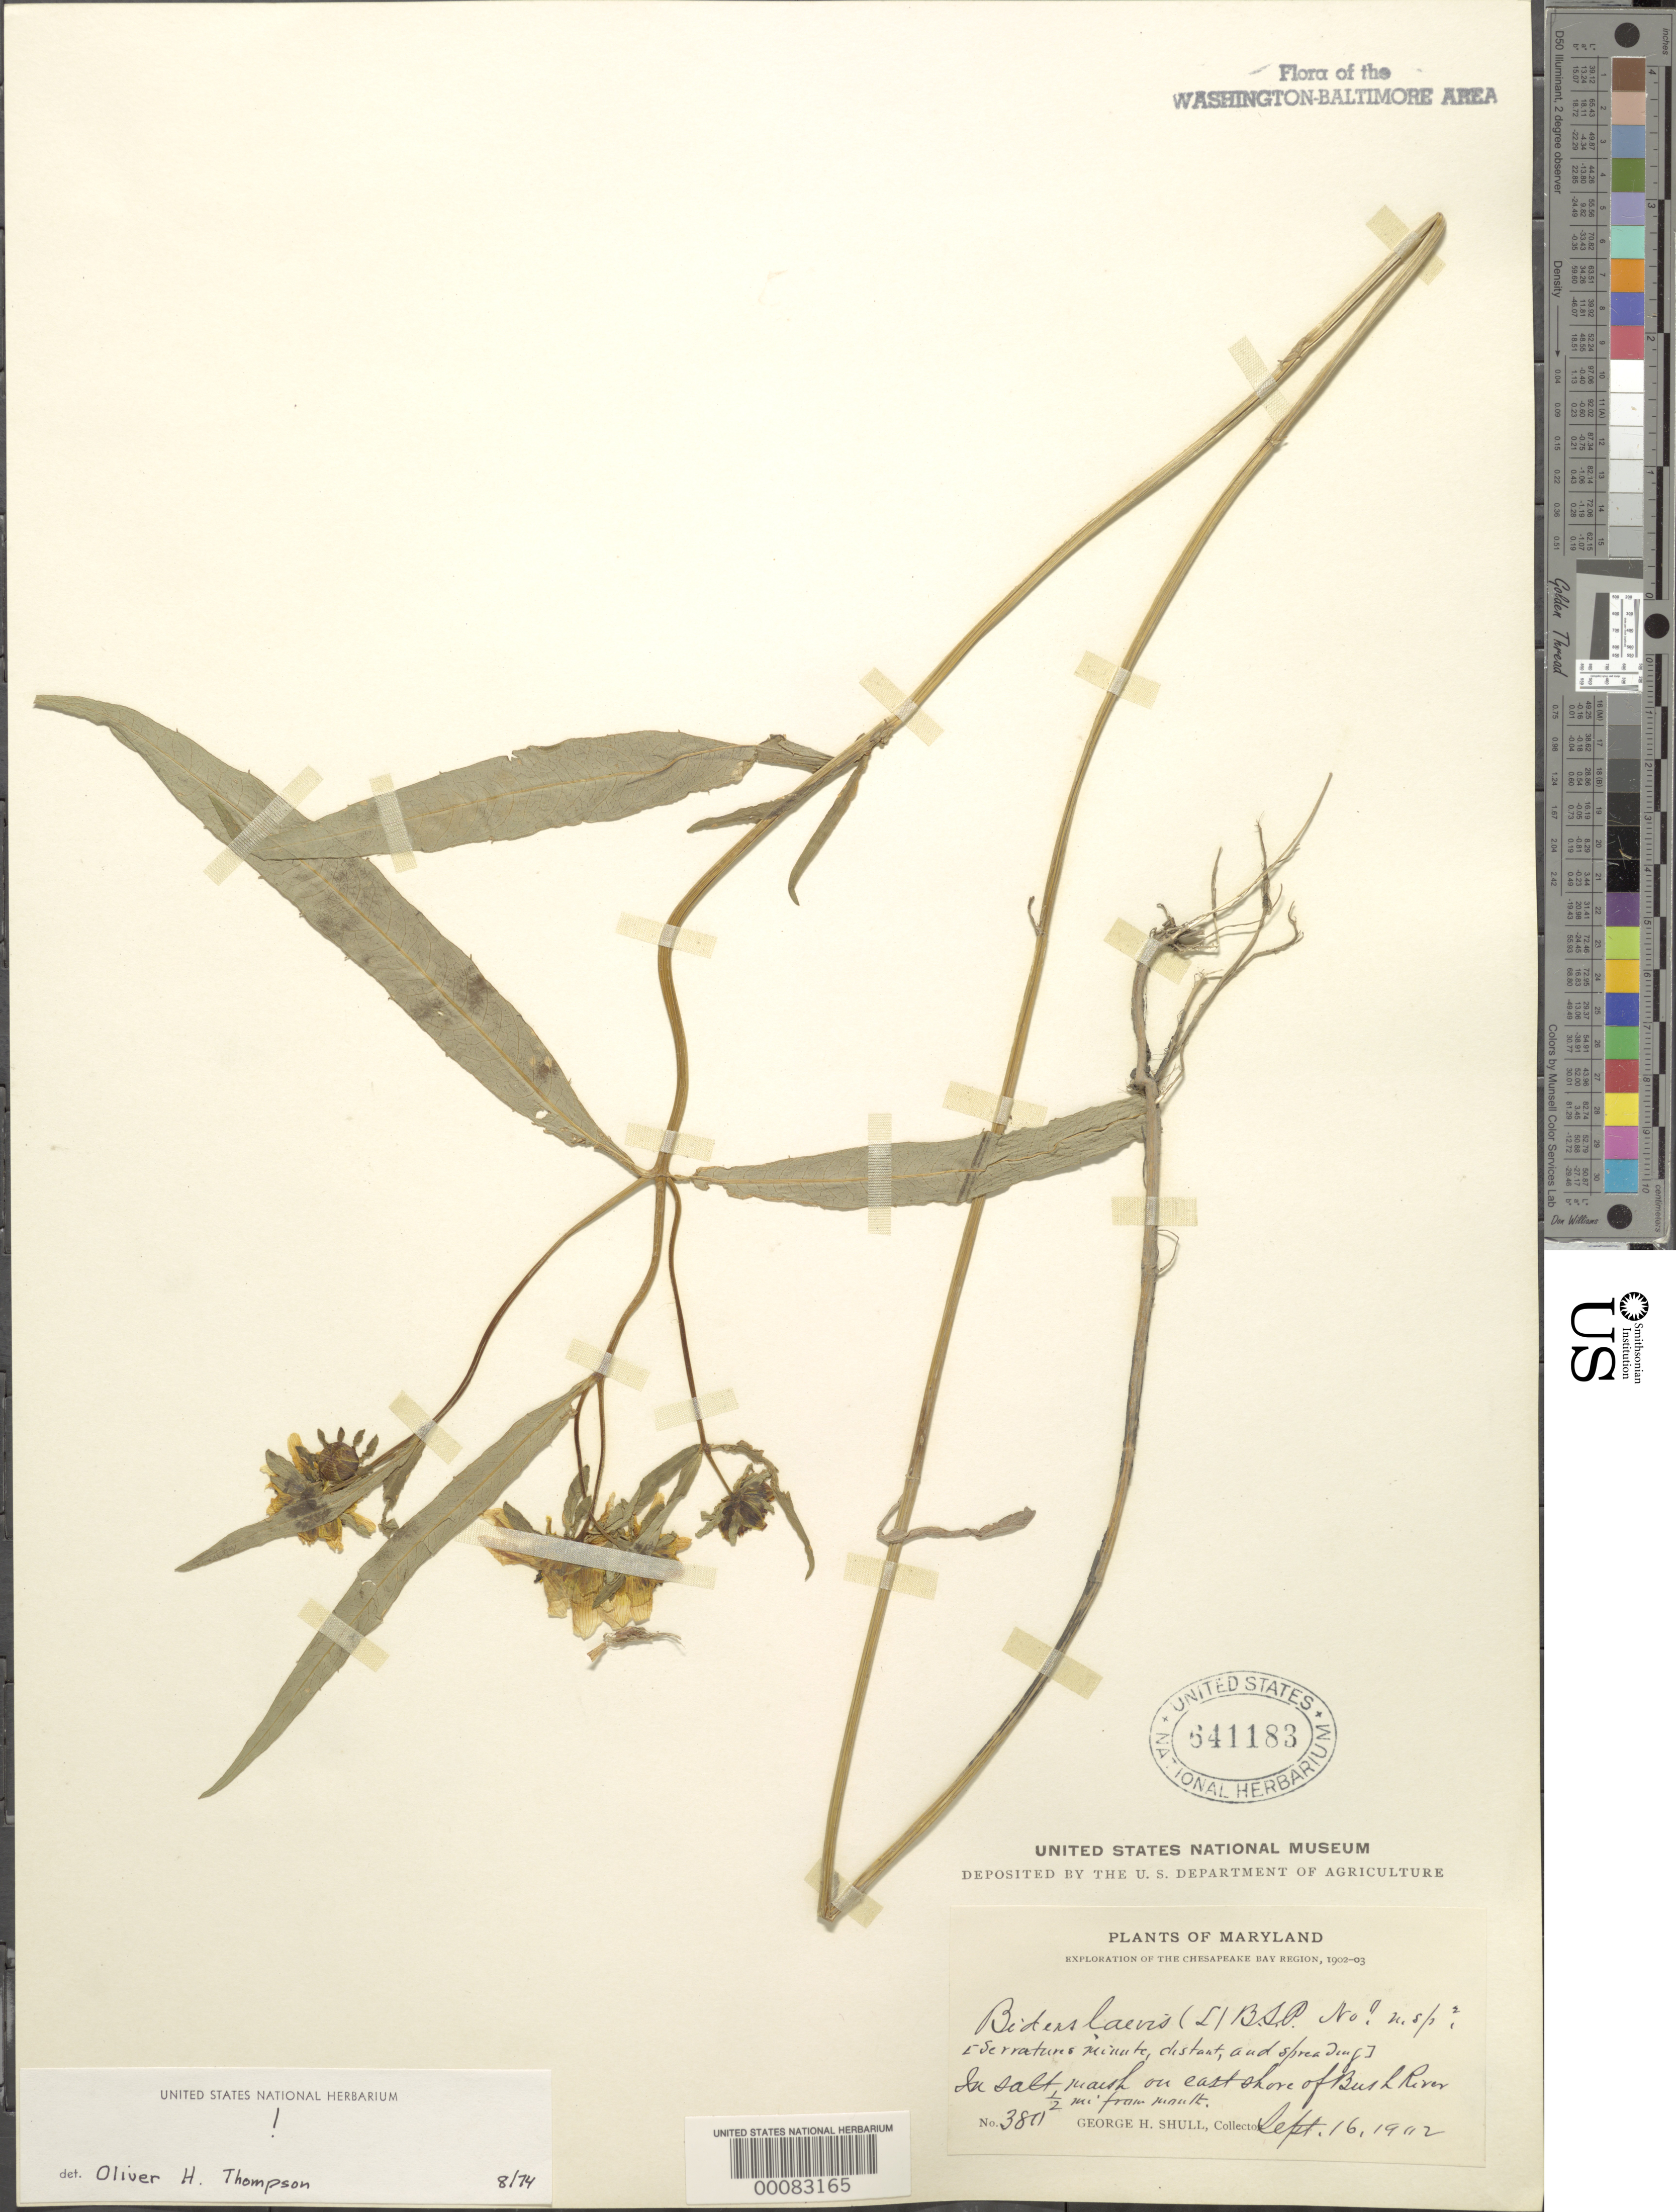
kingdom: Plantae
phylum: Tracheophyta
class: Magnoliopsida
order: Asterales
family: Asteraceae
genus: Bidens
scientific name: Bidens laevis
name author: (L.) Britton, Stearns & Poggenb.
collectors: G. H. Shull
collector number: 380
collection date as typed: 16 Sep 1902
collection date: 1902-09-16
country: United States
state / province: Maryland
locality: Near Bush River Mouth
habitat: Salt marsh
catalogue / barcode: US 641183